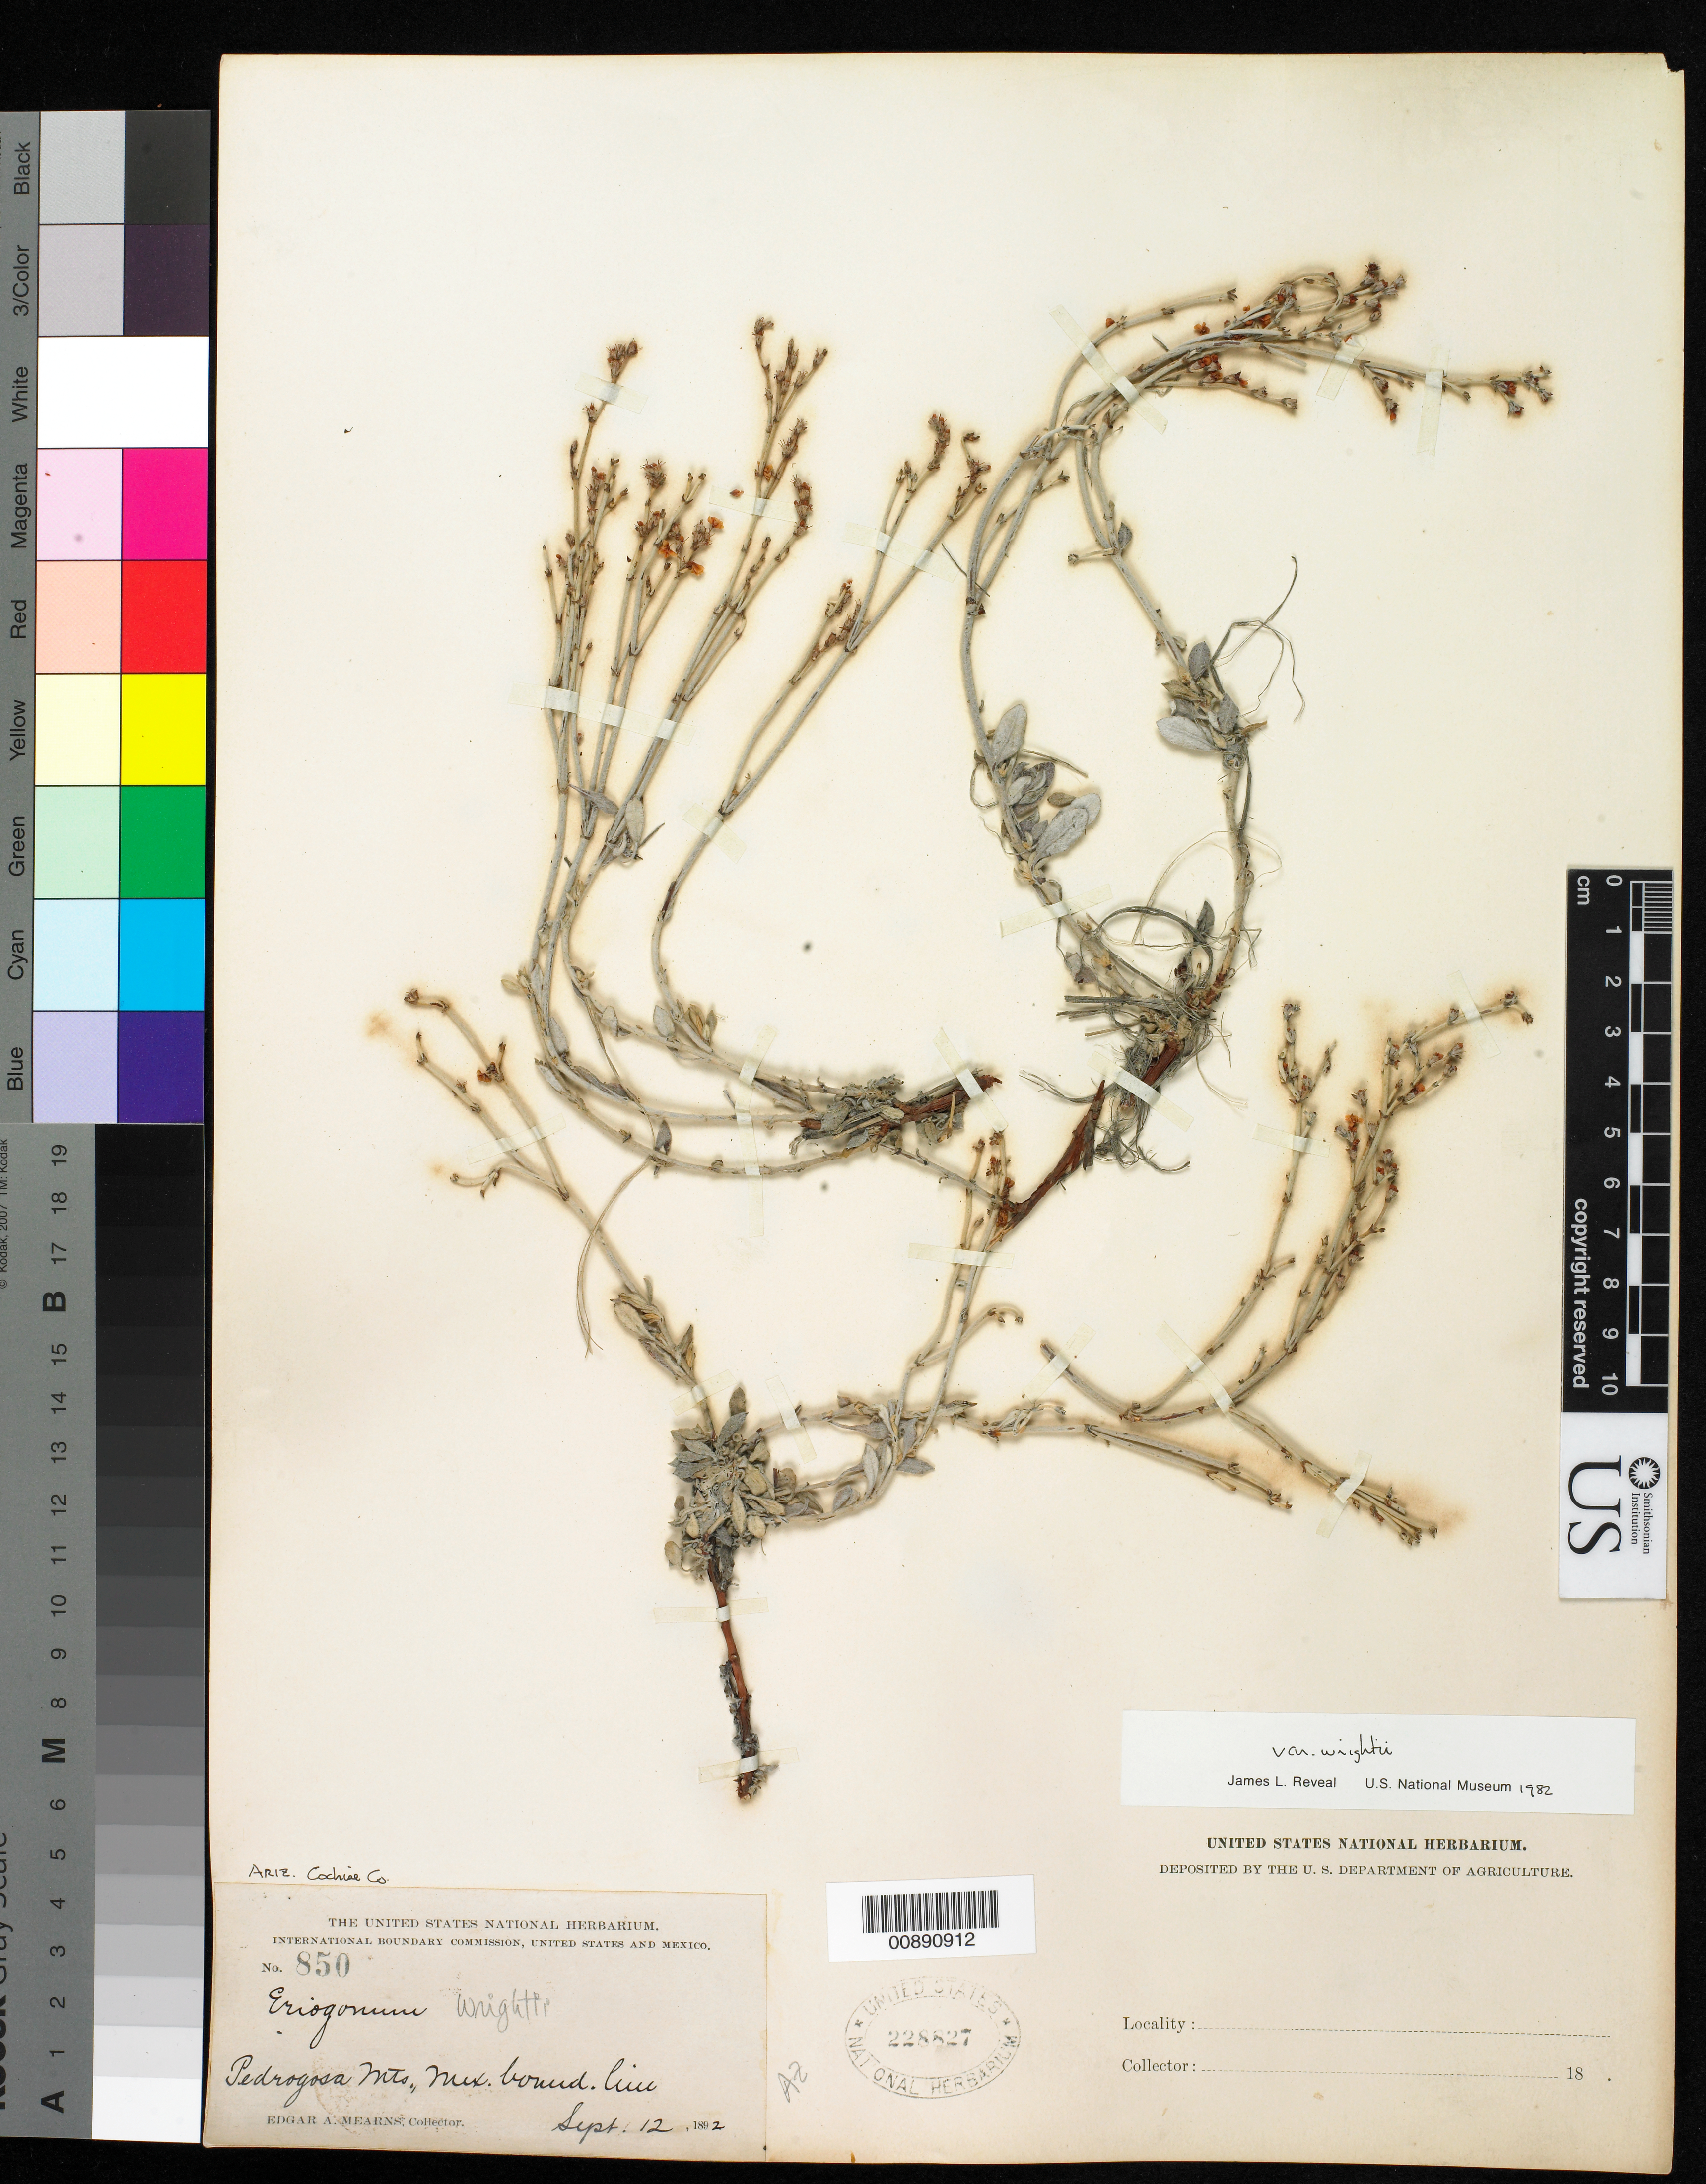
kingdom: Plantae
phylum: Tracheophyta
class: Magnoliopsida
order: Caryophyllales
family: Polygonaceae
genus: Eriogonum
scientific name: Eriogonum wrightii var. wrightii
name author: Torr. ex Benth.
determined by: Reveal, J. L.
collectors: E. A. Mearns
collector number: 850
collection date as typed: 12 Sep 1892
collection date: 1892-09-12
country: United States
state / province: Arizona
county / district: Cochise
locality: Pedregosa Mts., Mexican Boundary Line.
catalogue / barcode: US 228827